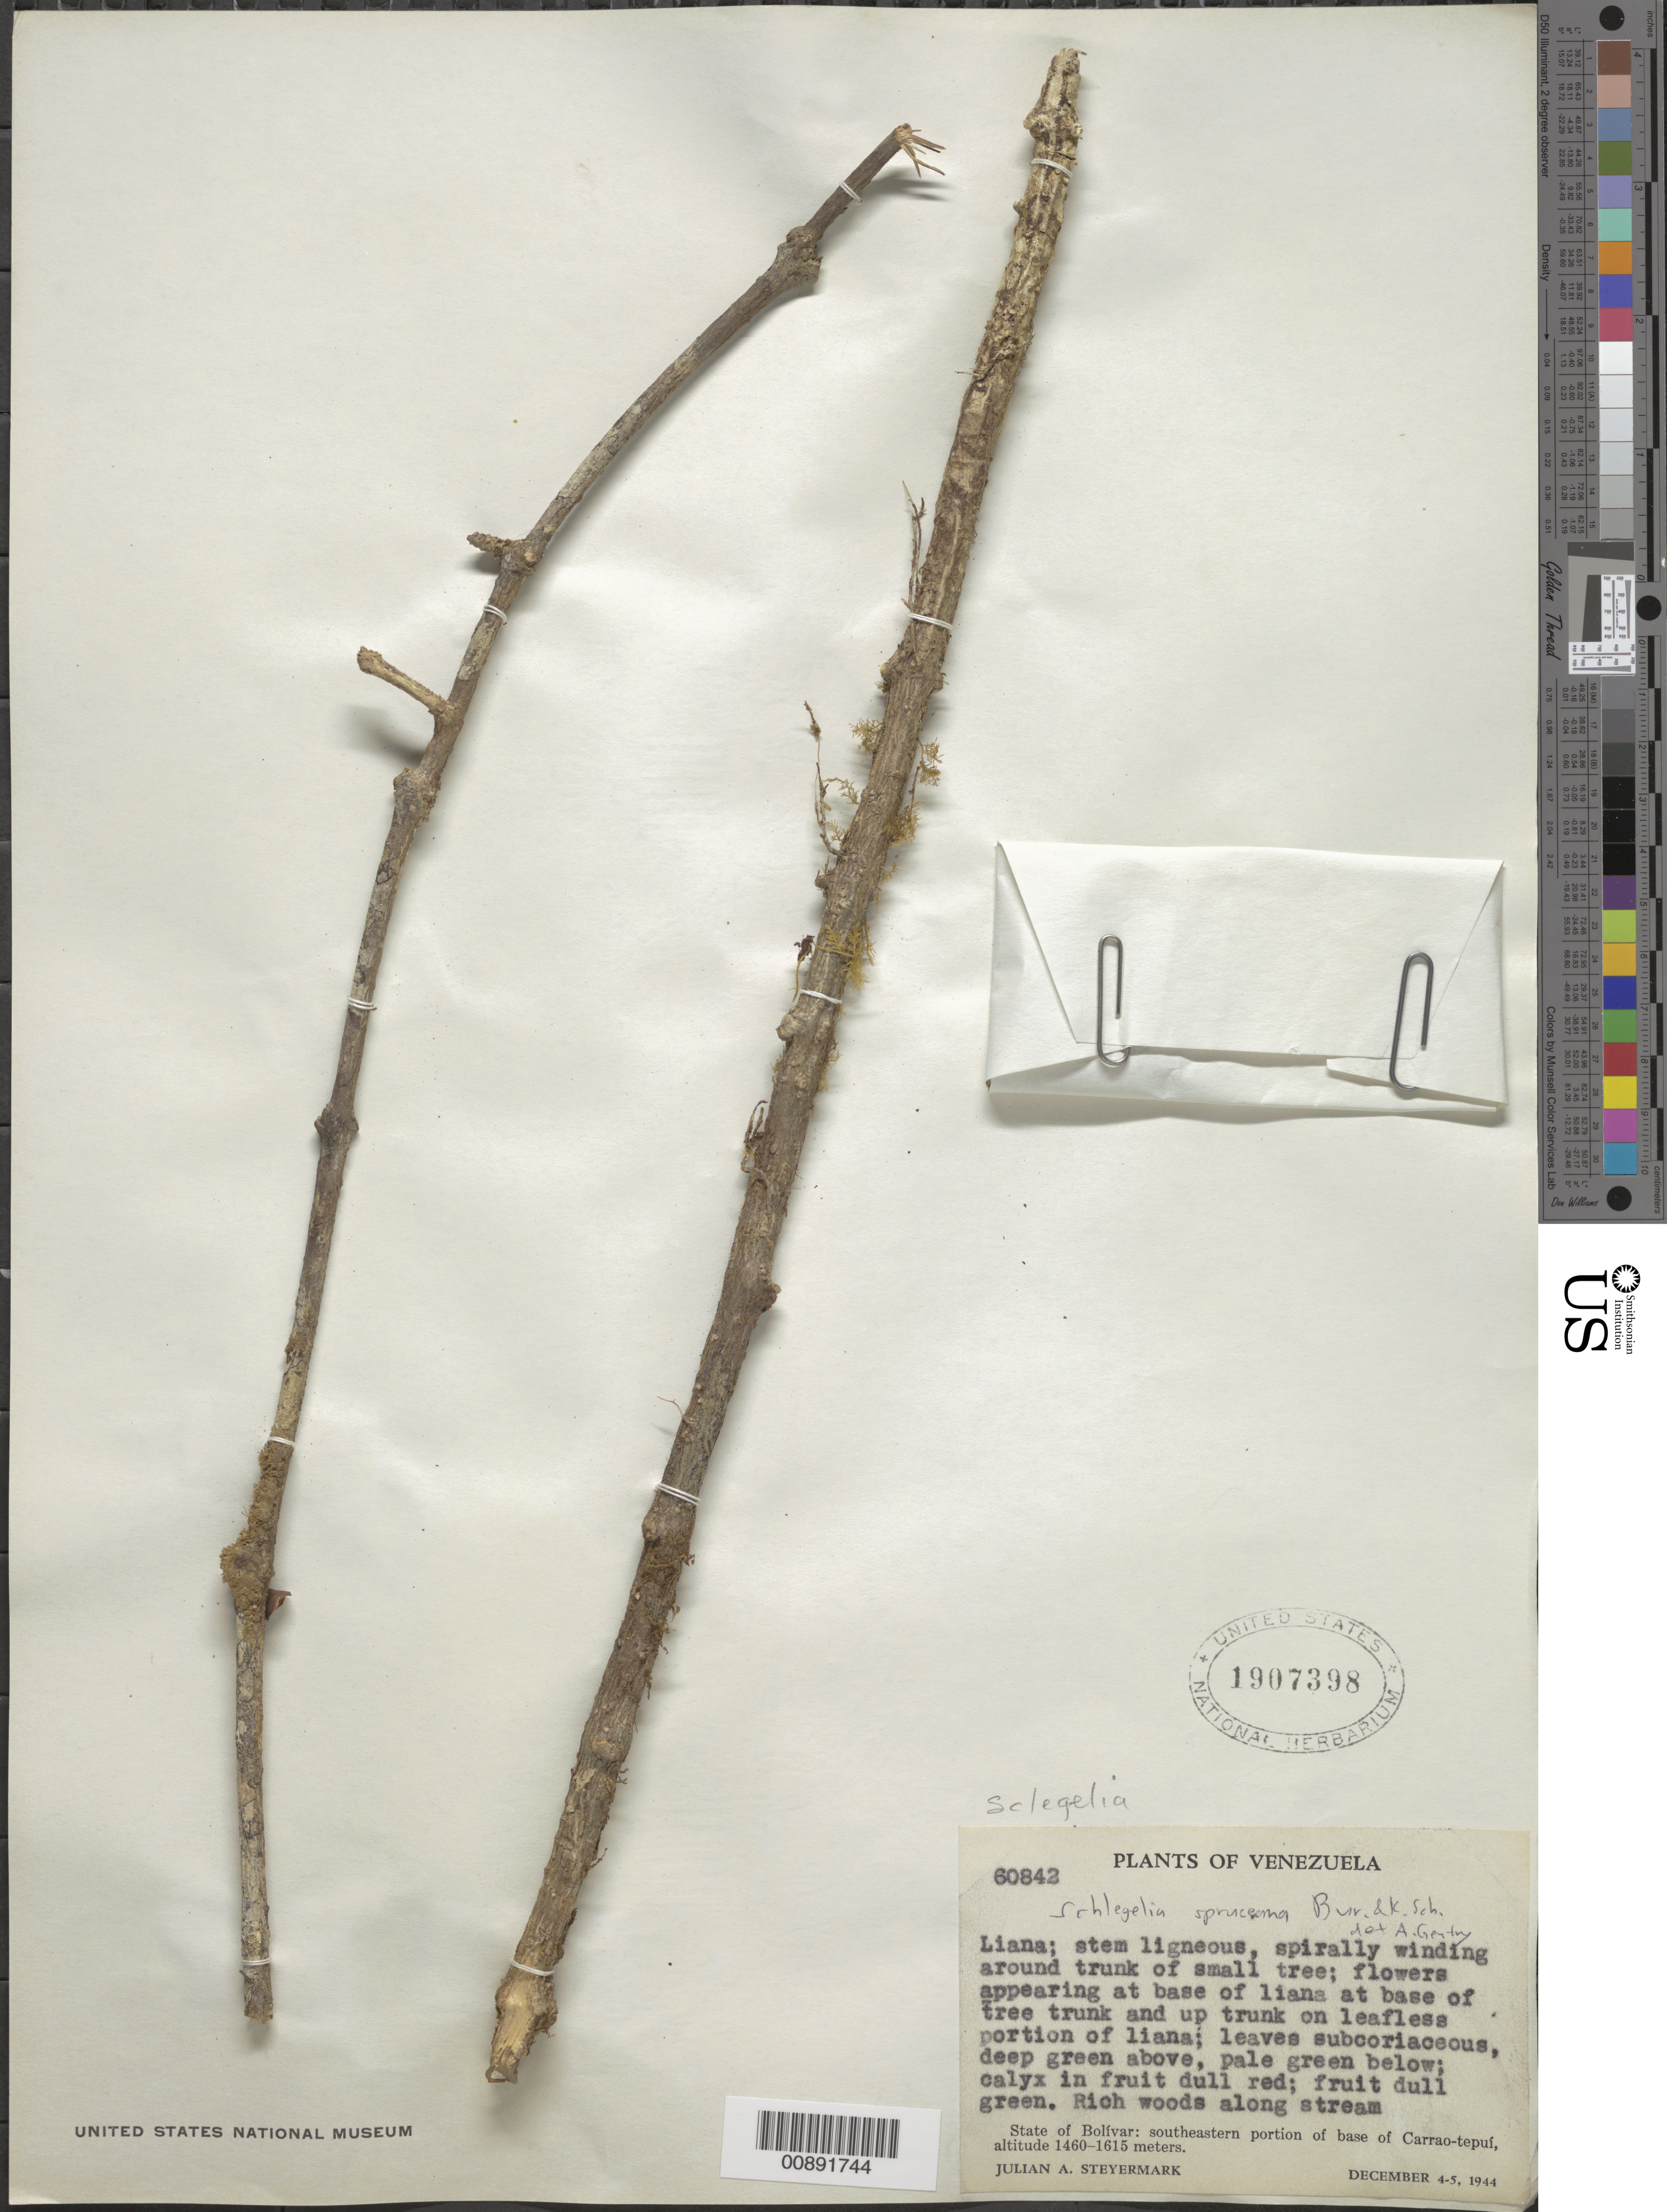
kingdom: Plantae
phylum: Tracheophyta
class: Magnoliopsida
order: Lamiales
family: Schlegeliaceae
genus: Schlegelia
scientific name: Schlegelia spruceana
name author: Bureau & K. Schum.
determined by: Gentry, A. H.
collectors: J. Steyermark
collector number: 60842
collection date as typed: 4-Dec-44 to 5-Dec-44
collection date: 1944-12-04/1944-12-05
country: Venezuela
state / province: Bolívar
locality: Carrao-tepuí, SE portion of base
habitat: Rich woods along stream, winding around trunk of small tree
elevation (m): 1460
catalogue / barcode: US 1907398